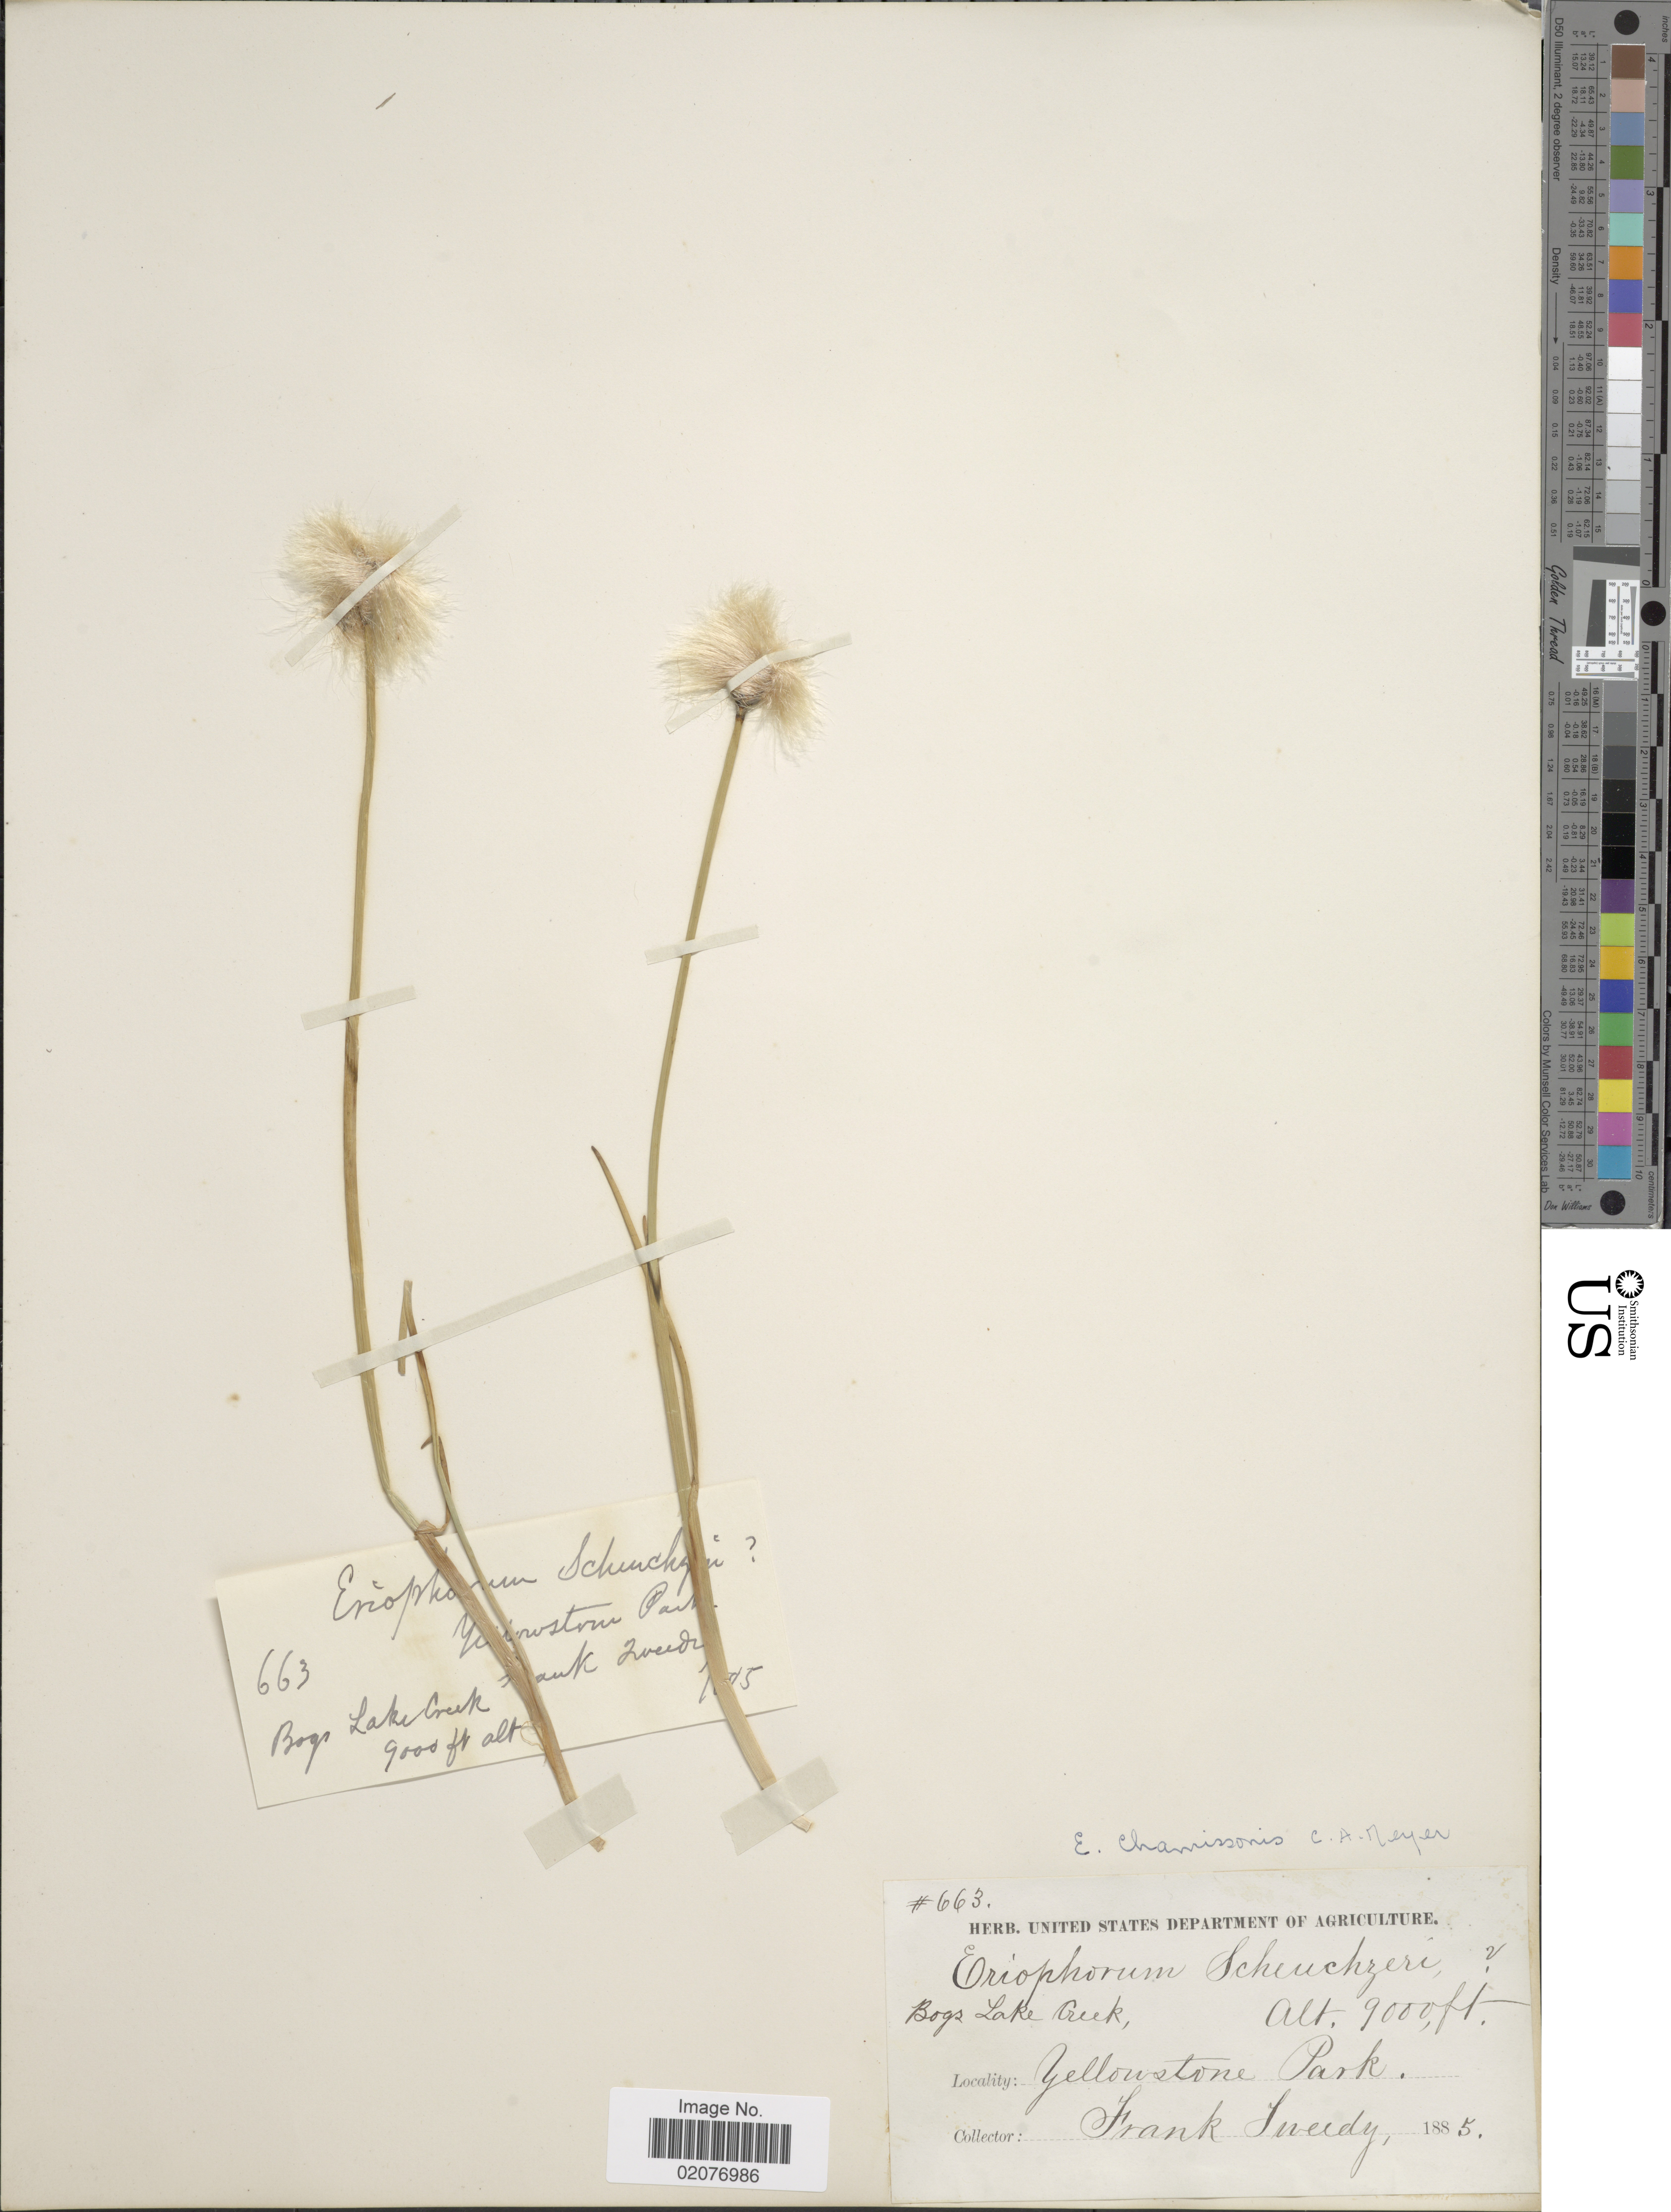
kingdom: Plantae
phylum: Tracheophyta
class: Liliopsida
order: Poales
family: Cyperaceae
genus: Eriophorum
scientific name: Eriophorum chamissonis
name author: C.A. Mey.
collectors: F. Tweedy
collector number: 663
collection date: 1885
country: United States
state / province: Wyoming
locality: Bogs Lake Creek, Yellowstone Park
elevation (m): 2743